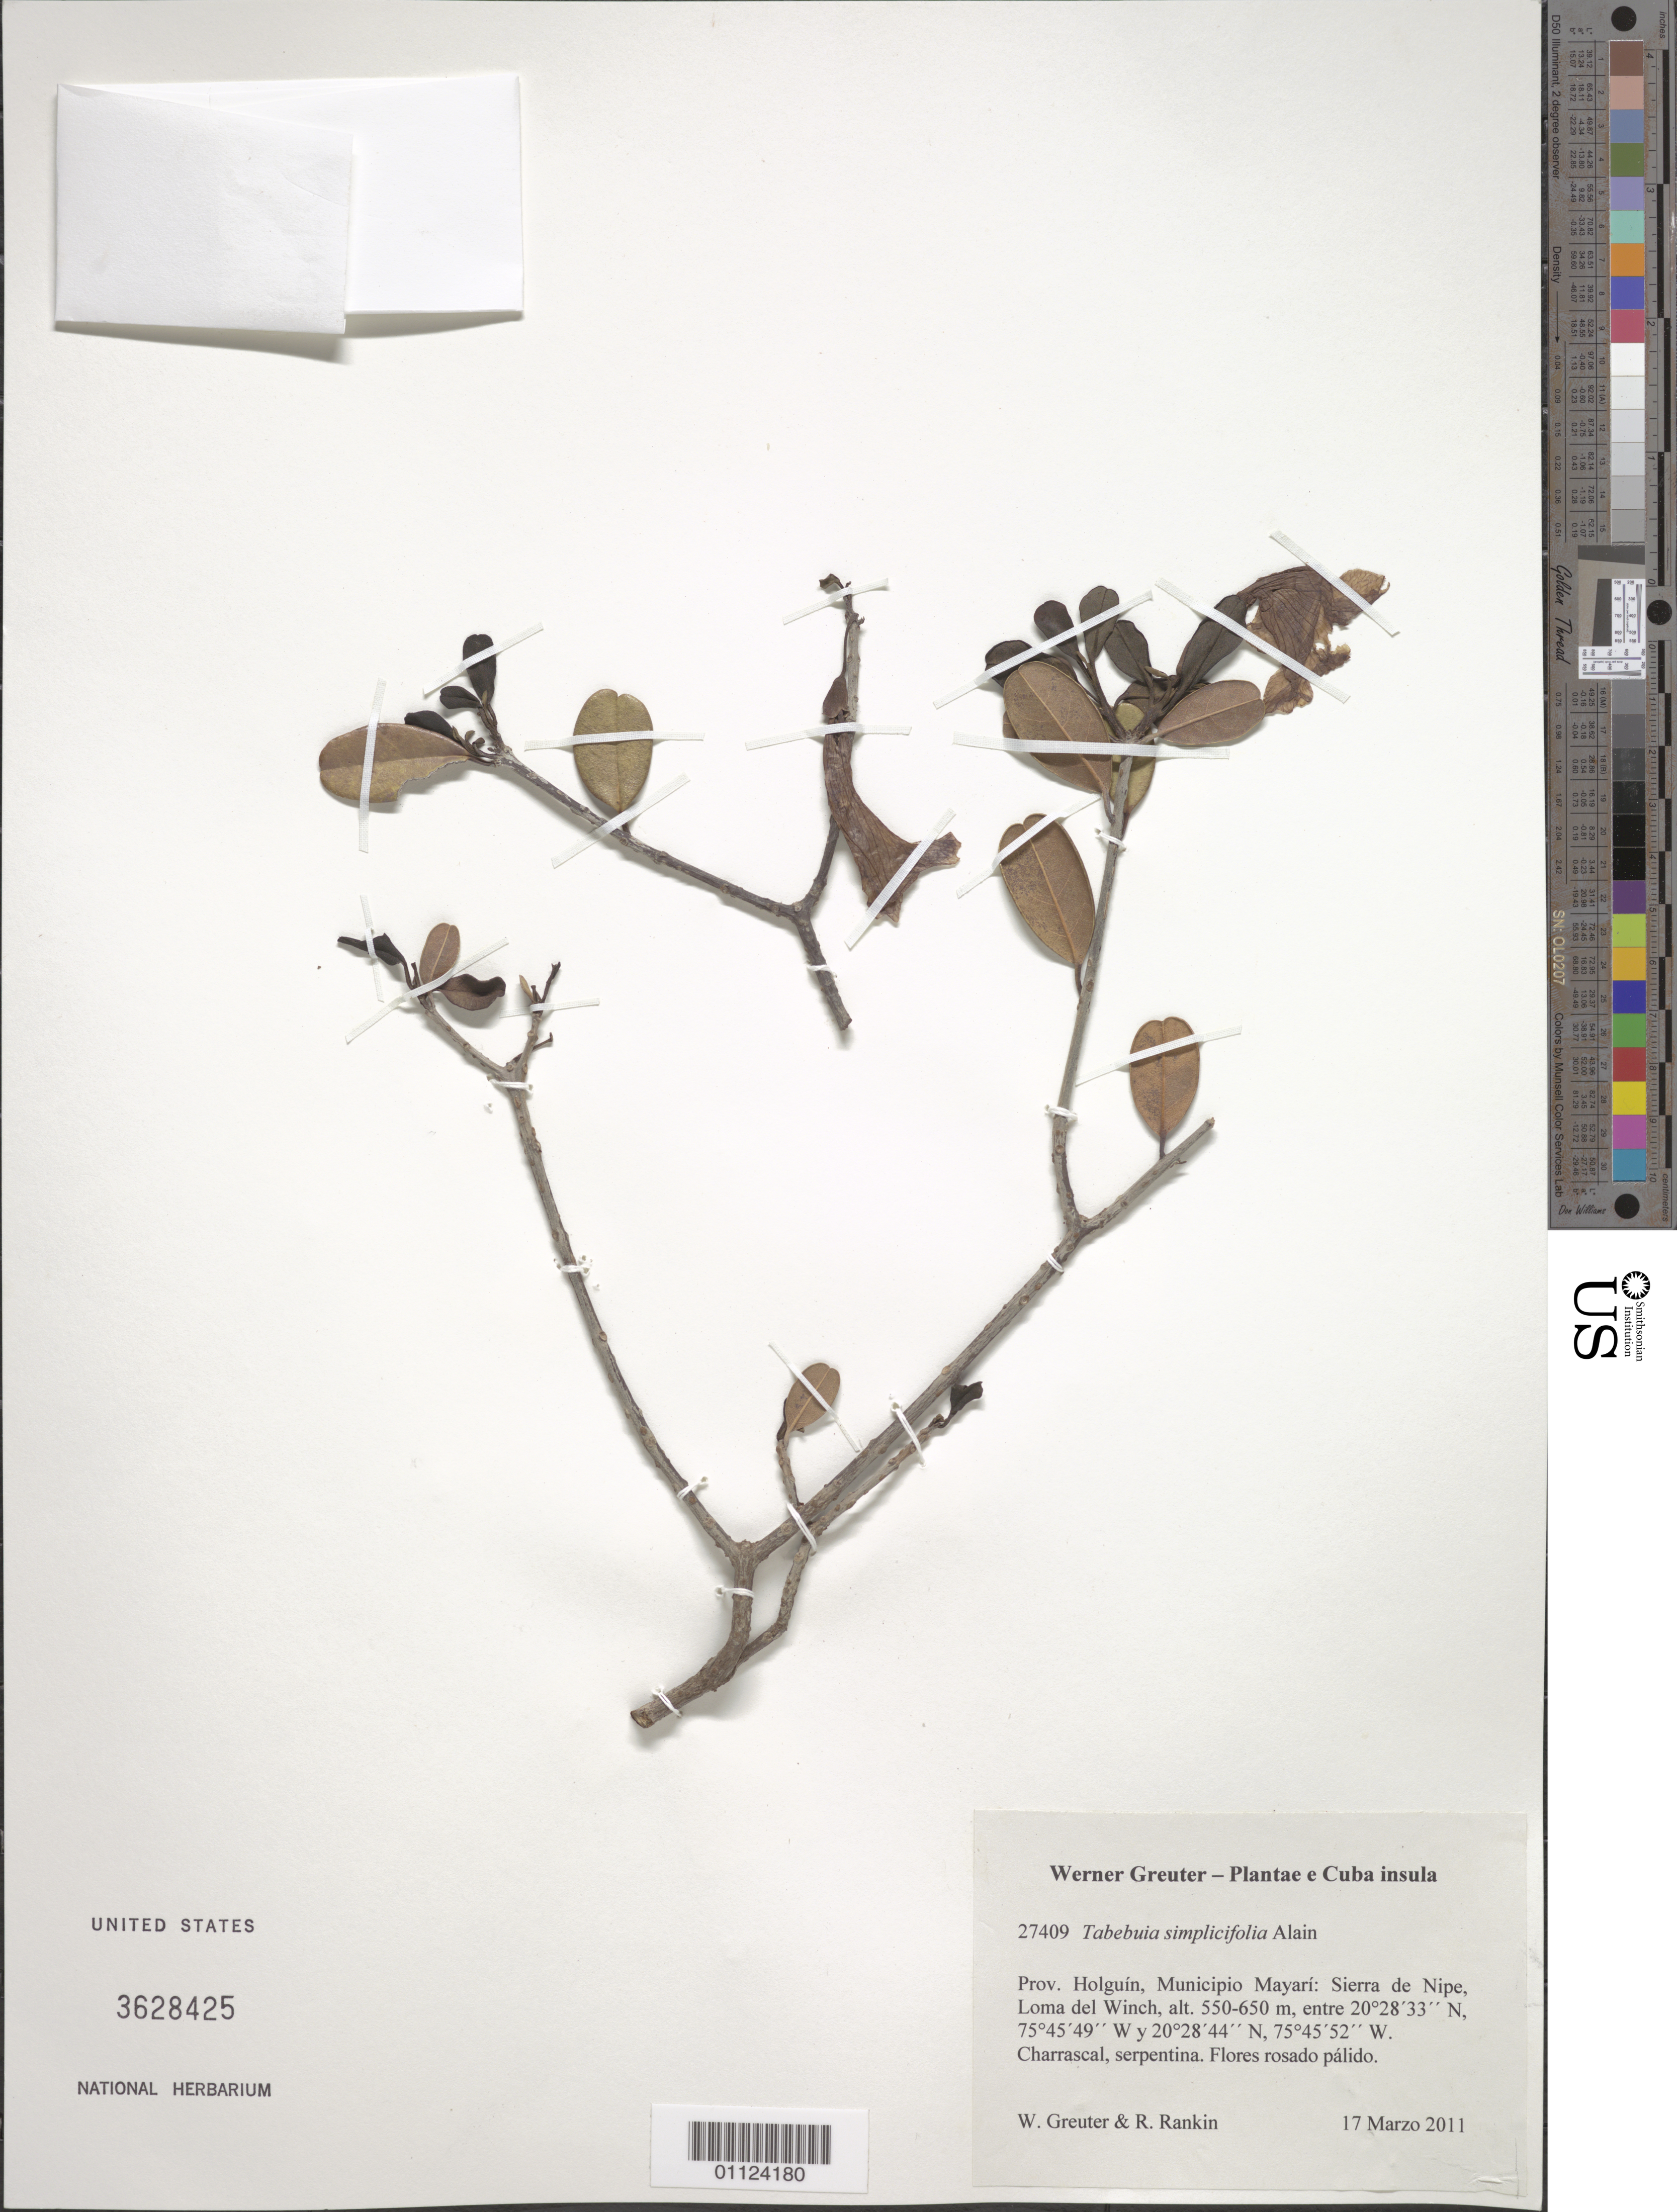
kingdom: Plantae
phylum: Tracheophyta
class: Magnoliopsida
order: Lamiales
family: Bignoniaceae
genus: Tabebuia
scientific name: Tabebuia simplicifolia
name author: Carabia ex Alain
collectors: W. Greuter & R. Rankin Rodriguez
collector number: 27409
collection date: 2011-03-17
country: Cuba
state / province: Holguín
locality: Municipio Mayarí: Sierra de Nipe, Loma del Winch.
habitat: Charrascal, serpentina.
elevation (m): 550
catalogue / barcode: US 3628425